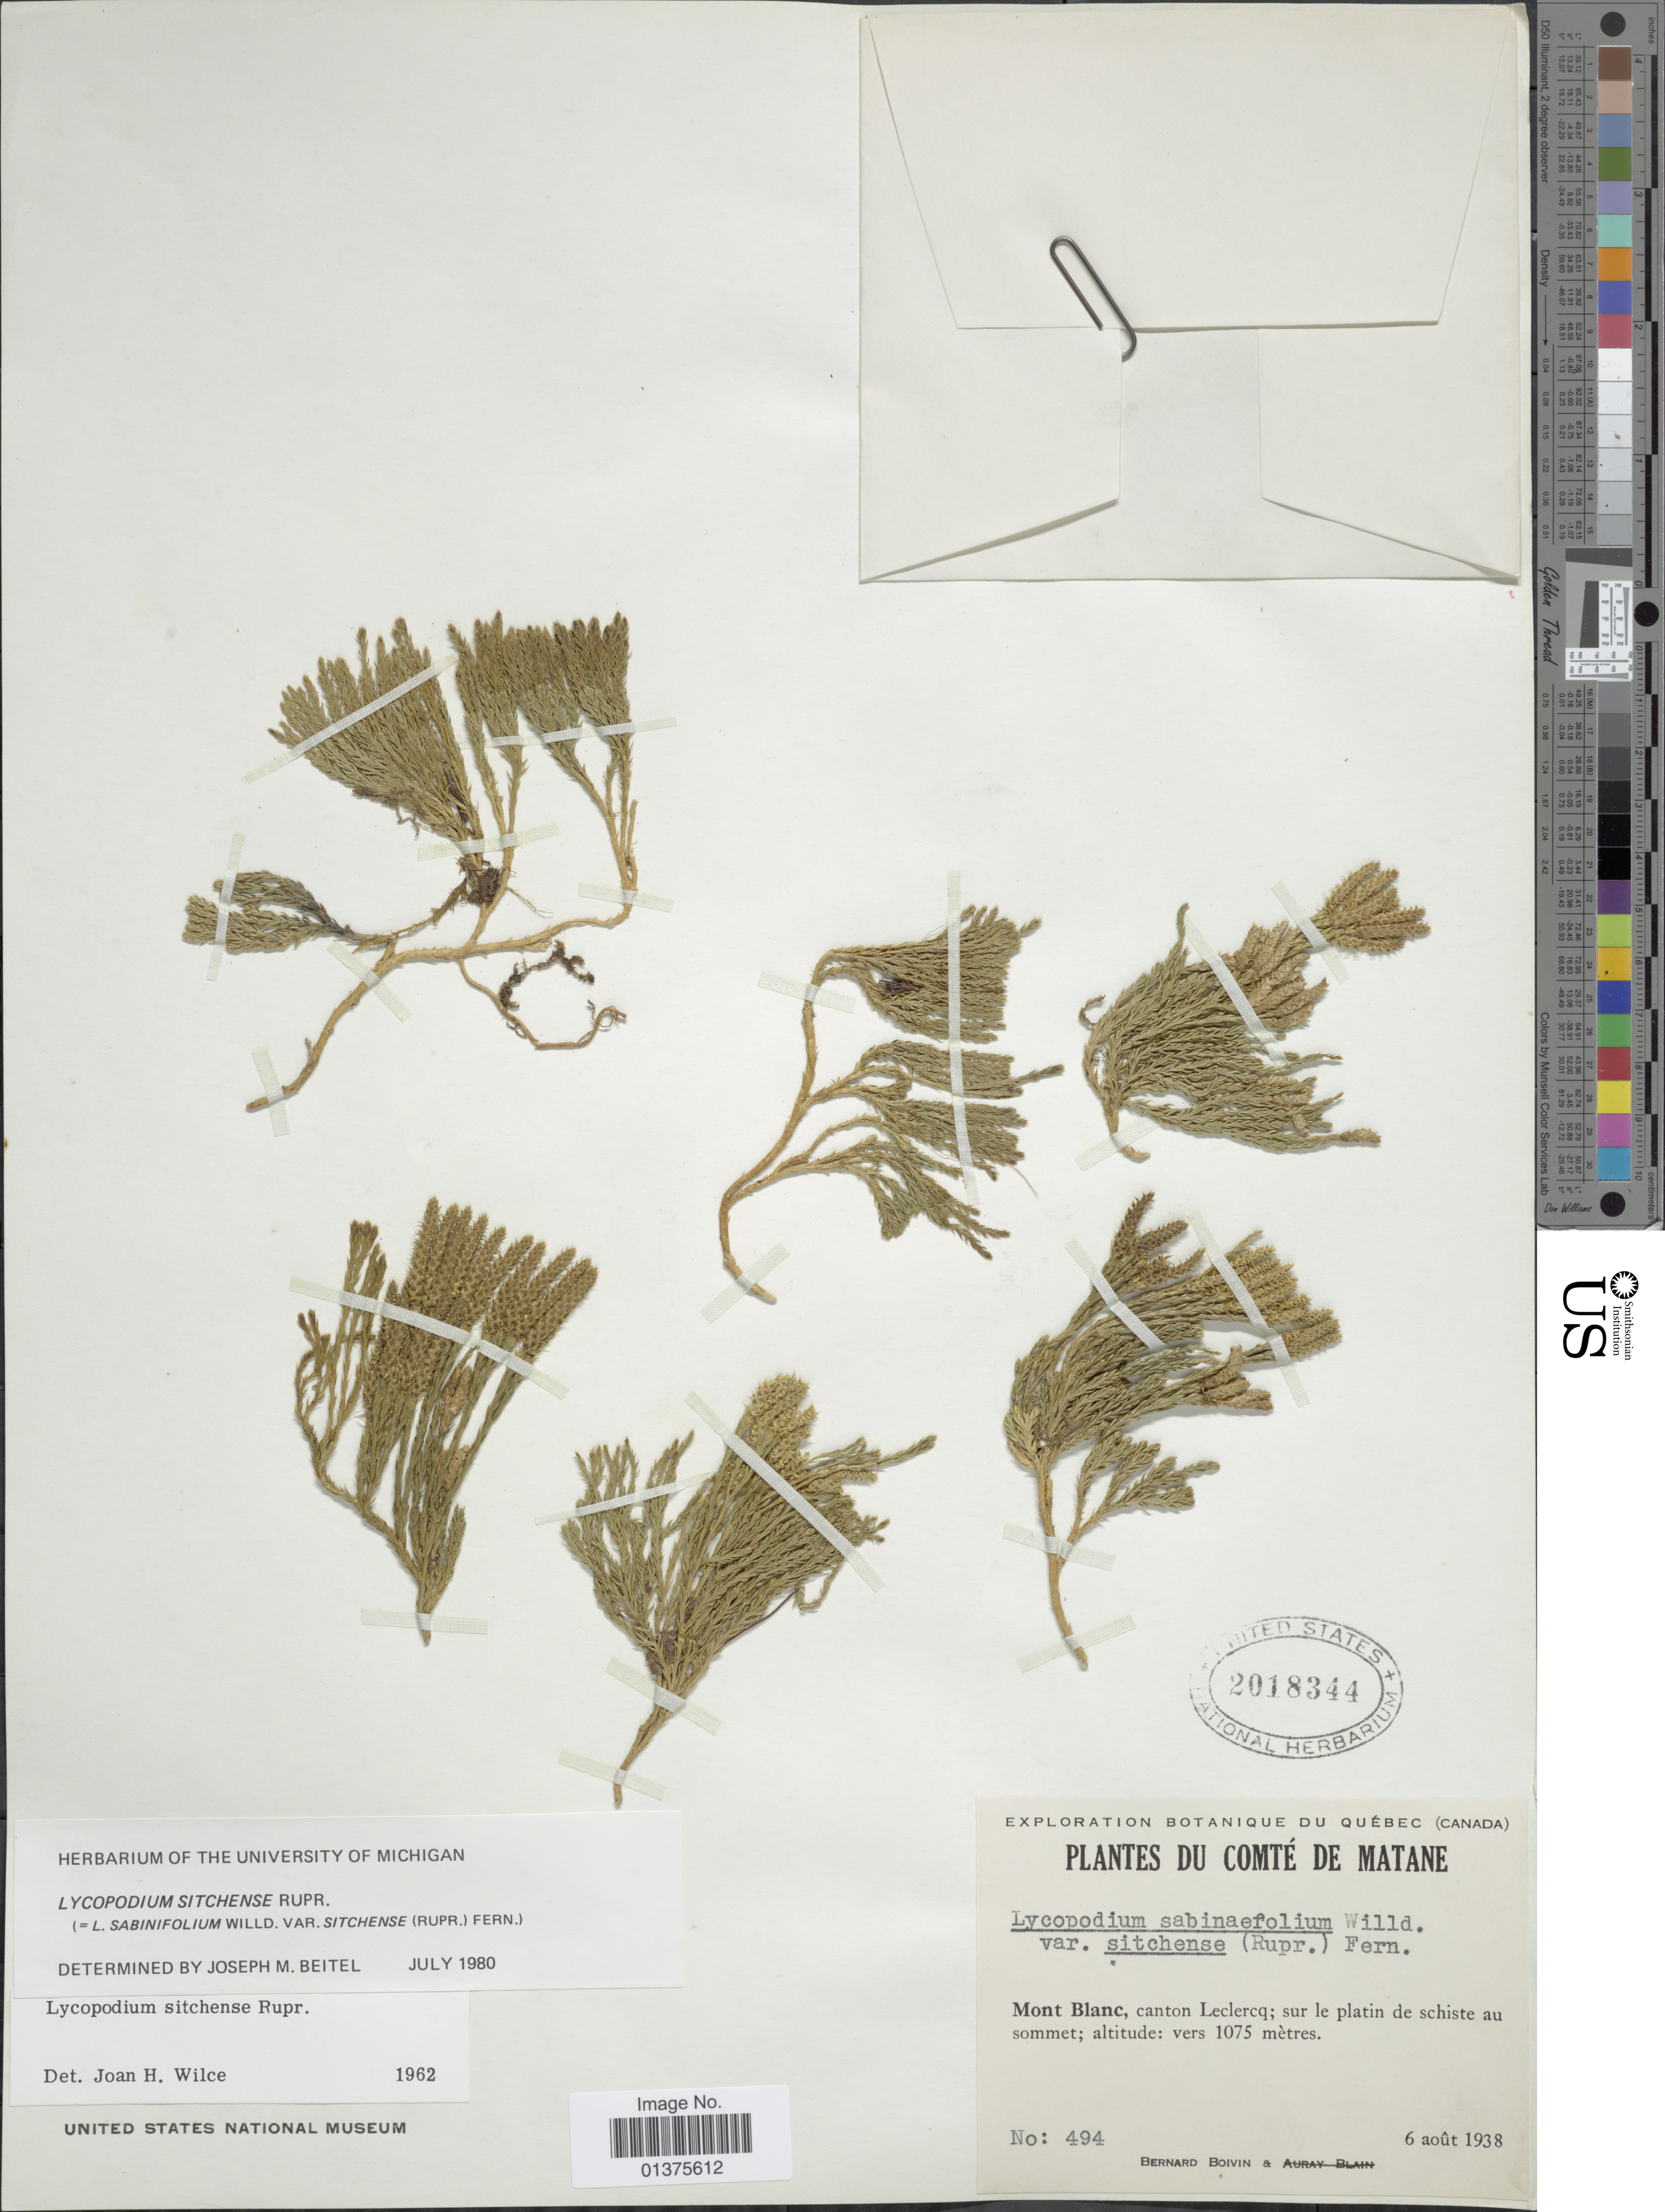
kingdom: Plantae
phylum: Tracheophyta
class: Lycopodiopsida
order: Lycopodiales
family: Lycopodiaceae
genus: Diphasiastrum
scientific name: Diphasiastrum sitchense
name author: (Rupr.) Holub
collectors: J. R. B. Boivin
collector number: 494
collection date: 1938-08-06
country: Canada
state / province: Quebec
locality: Comté de Matane, Mont Blanc, canton Leclercq; sur le platin de schiste au sommet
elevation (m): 1075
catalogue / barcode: US 2018344